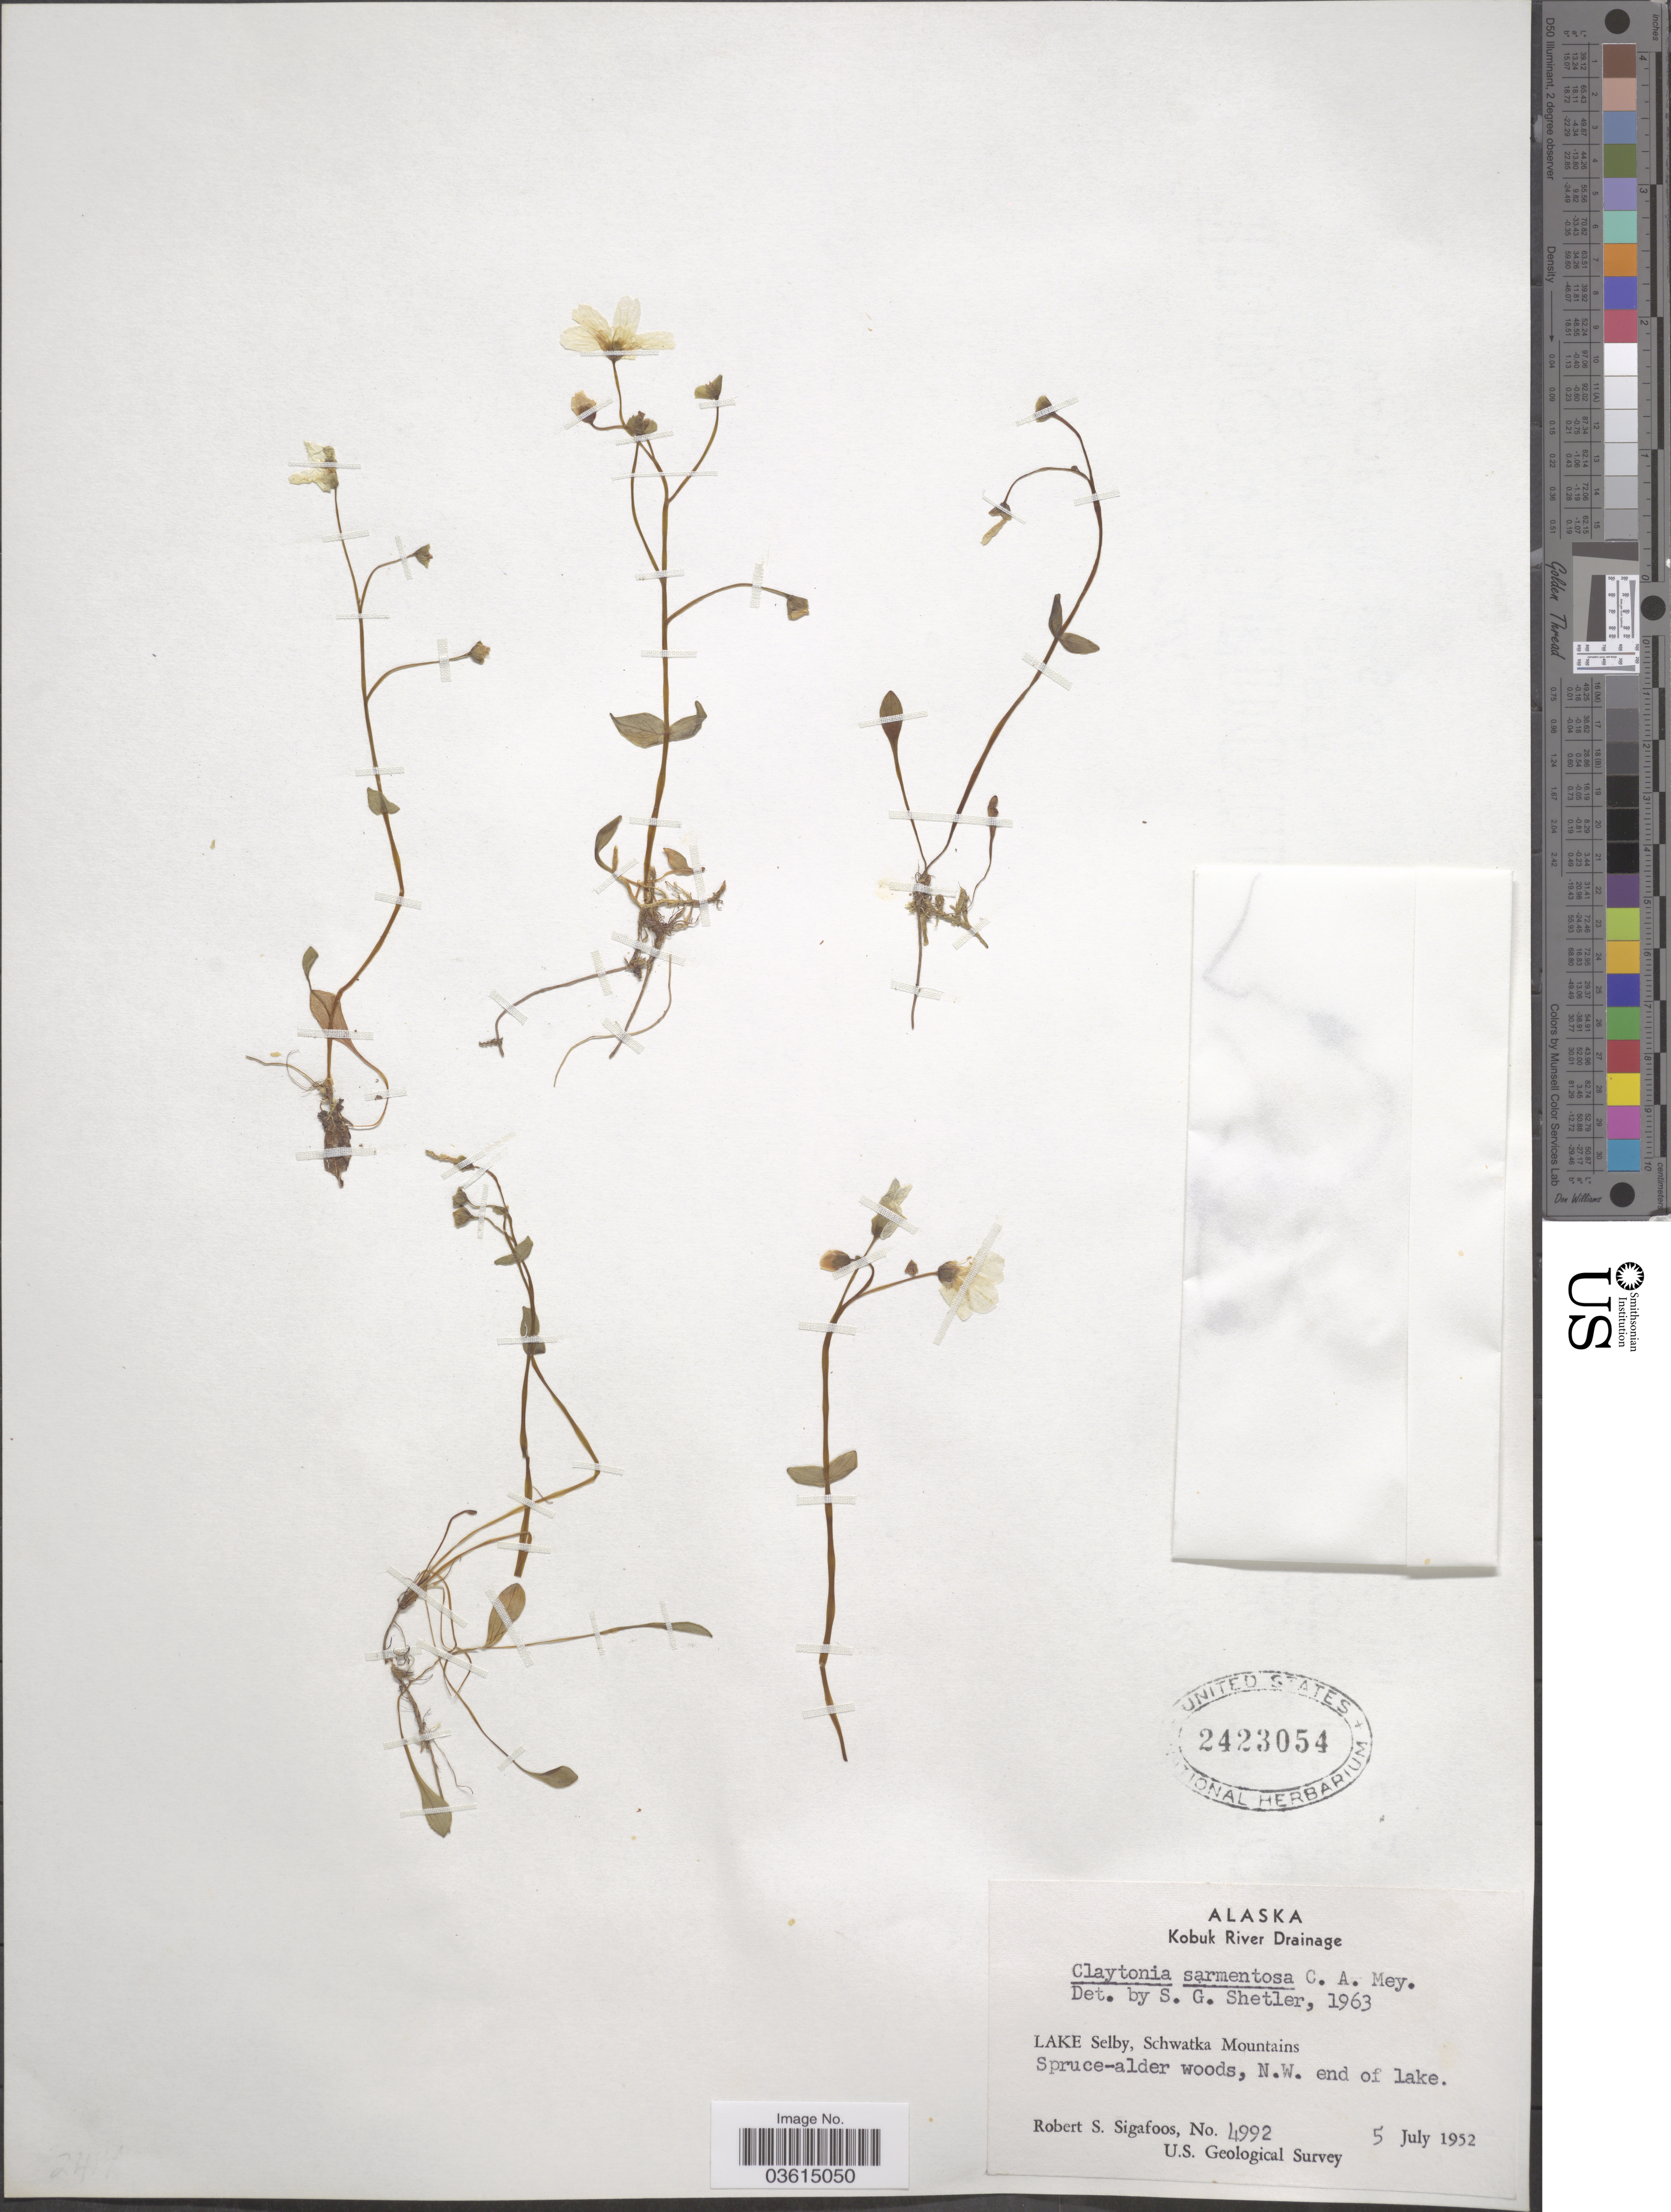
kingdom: Plantae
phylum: Tracheophyta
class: Magnoliopsida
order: Caryophyllales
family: Montiaceae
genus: Claytonia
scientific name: Claytonia sarmentosa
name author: C.A. Mey.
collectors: R. Sigafoos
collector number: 4992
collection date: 1952-07-05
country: United States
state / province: Alaska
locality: Kobuk River Drainage. Lake Selby, Schwatka Mountains. N. W. end of lake.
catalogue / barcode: US 2423054